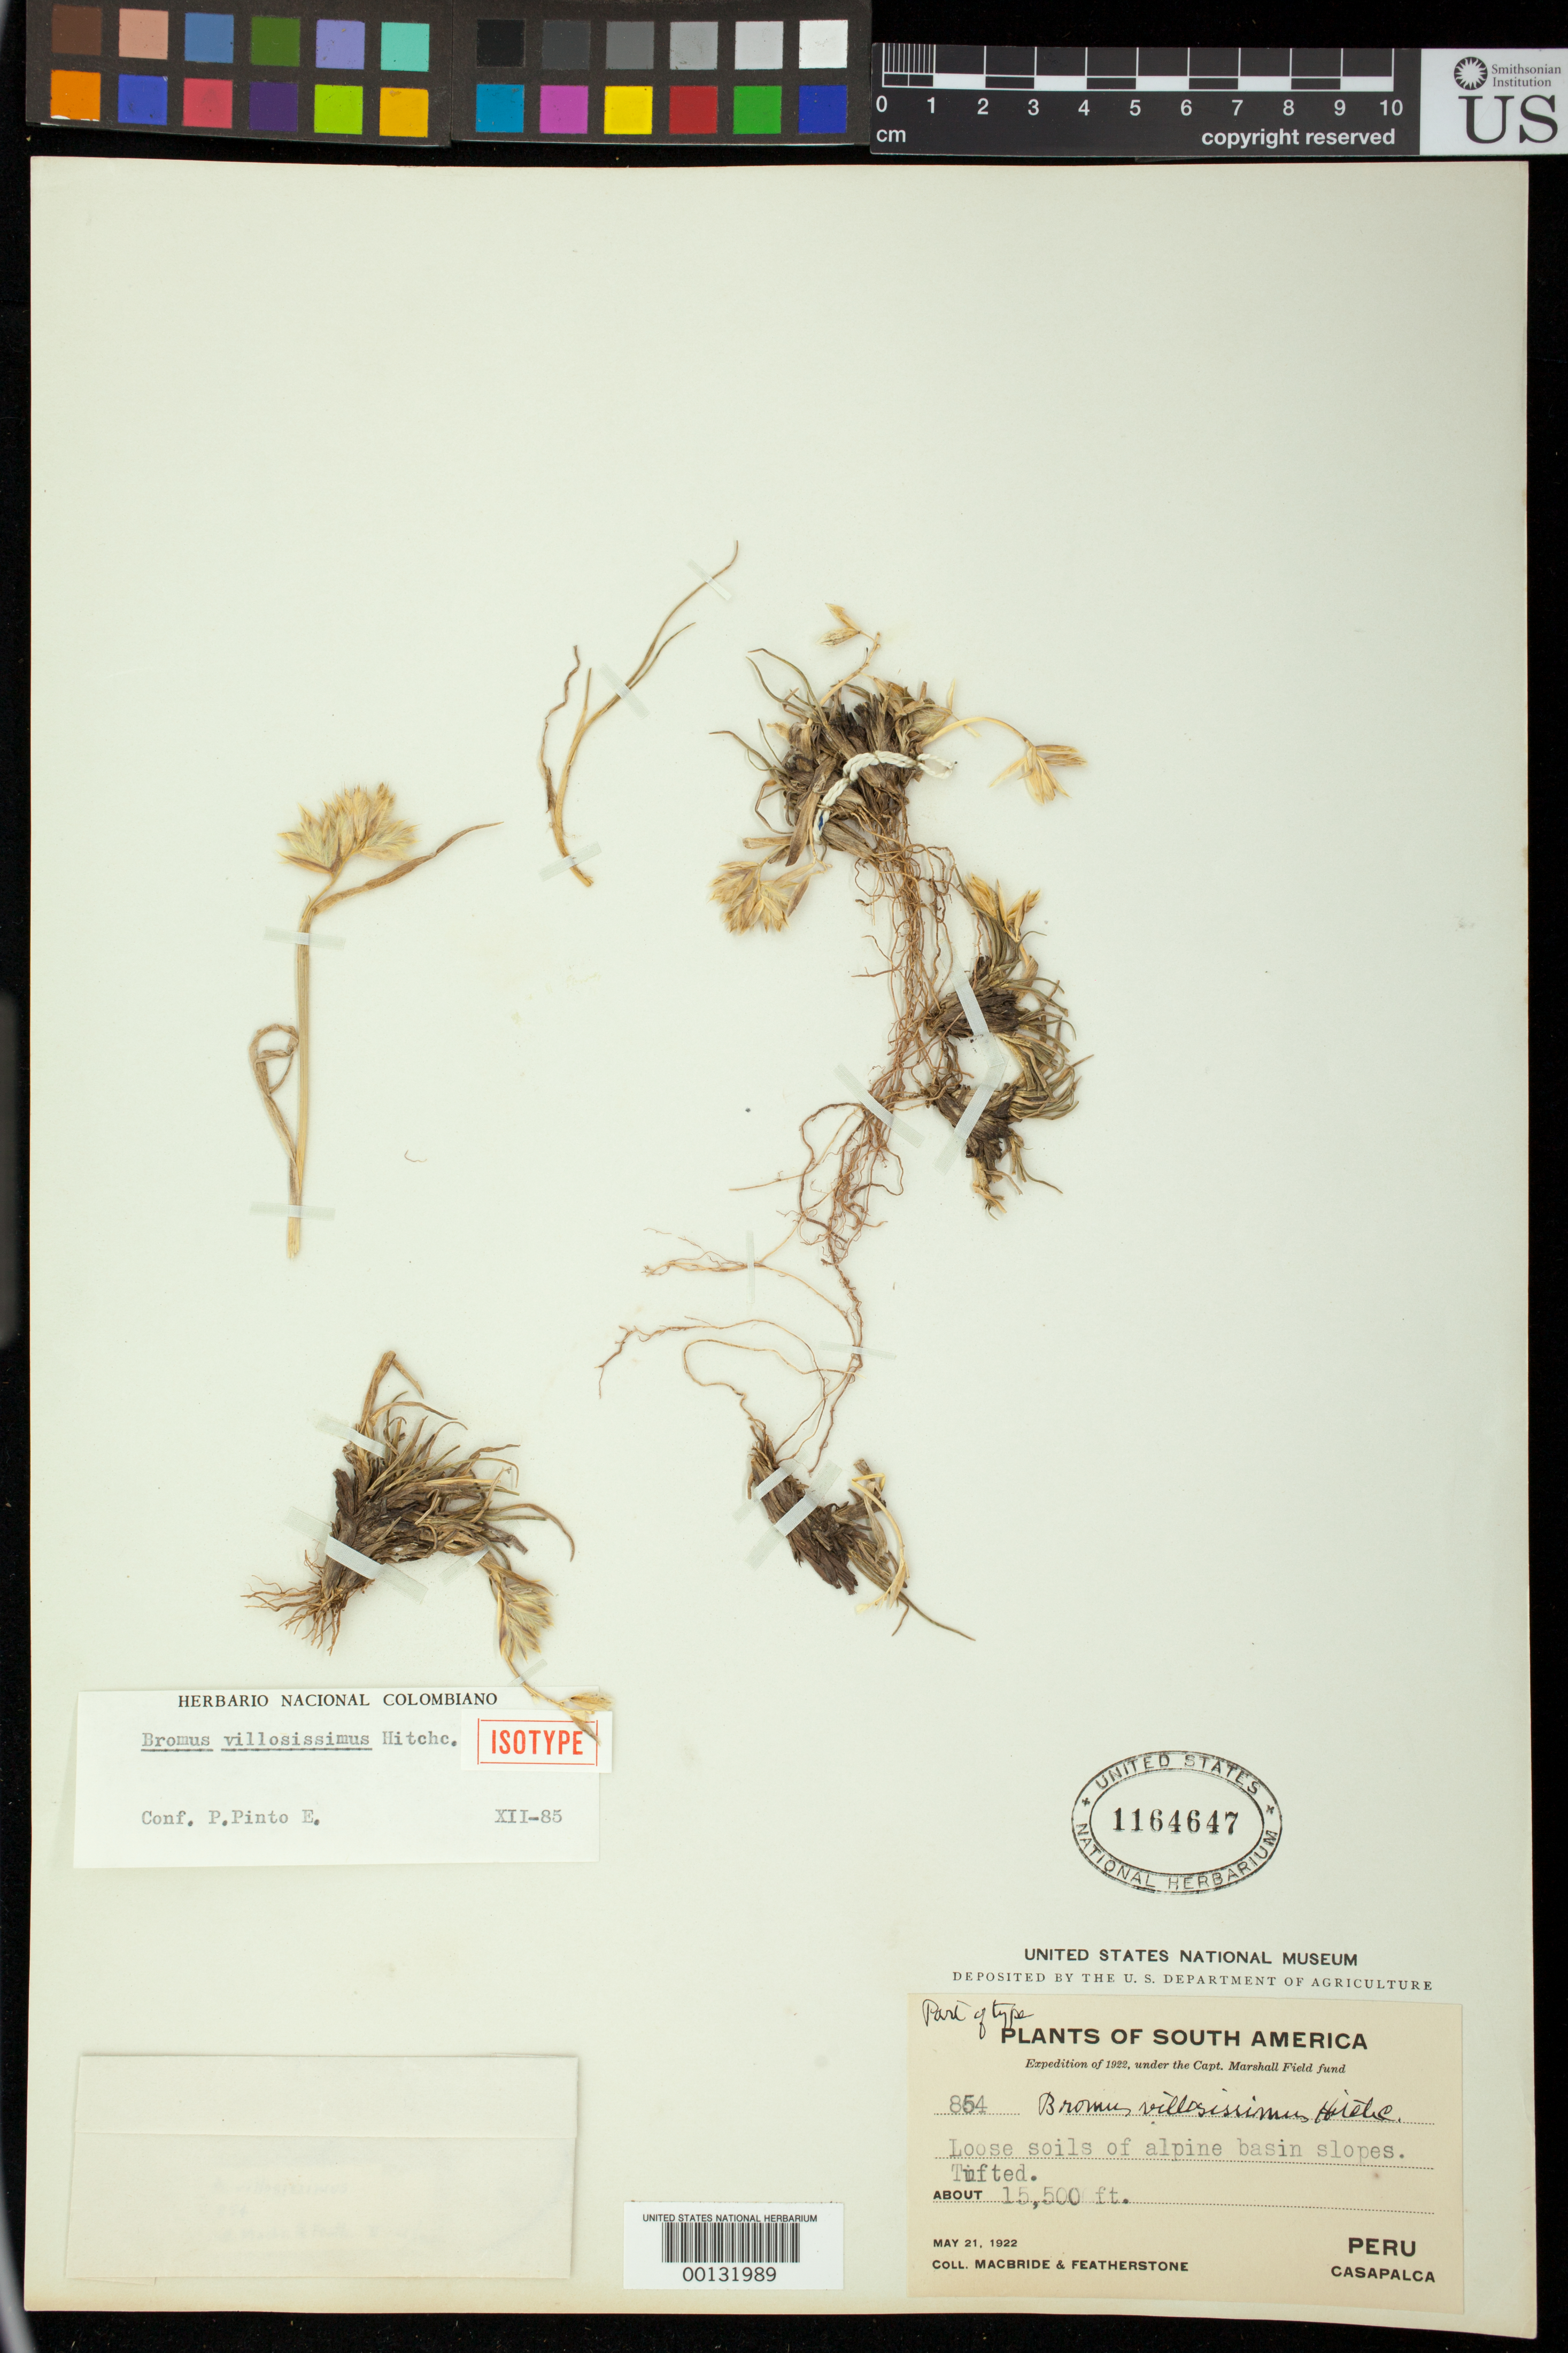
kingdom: Plantae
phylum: Tracheophyta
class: Liliopsida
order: Poales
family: Poaceae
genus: Bromus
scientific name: Bromus villosissimus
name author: Hitchc.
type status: Isotype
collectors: J. F. Macbride & W. Featherstone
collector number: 854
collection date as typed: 21 May 1922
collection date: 1922-05-21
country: Peru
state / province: Lima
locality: Casapalca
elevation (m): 4724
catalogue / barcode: US 1164647